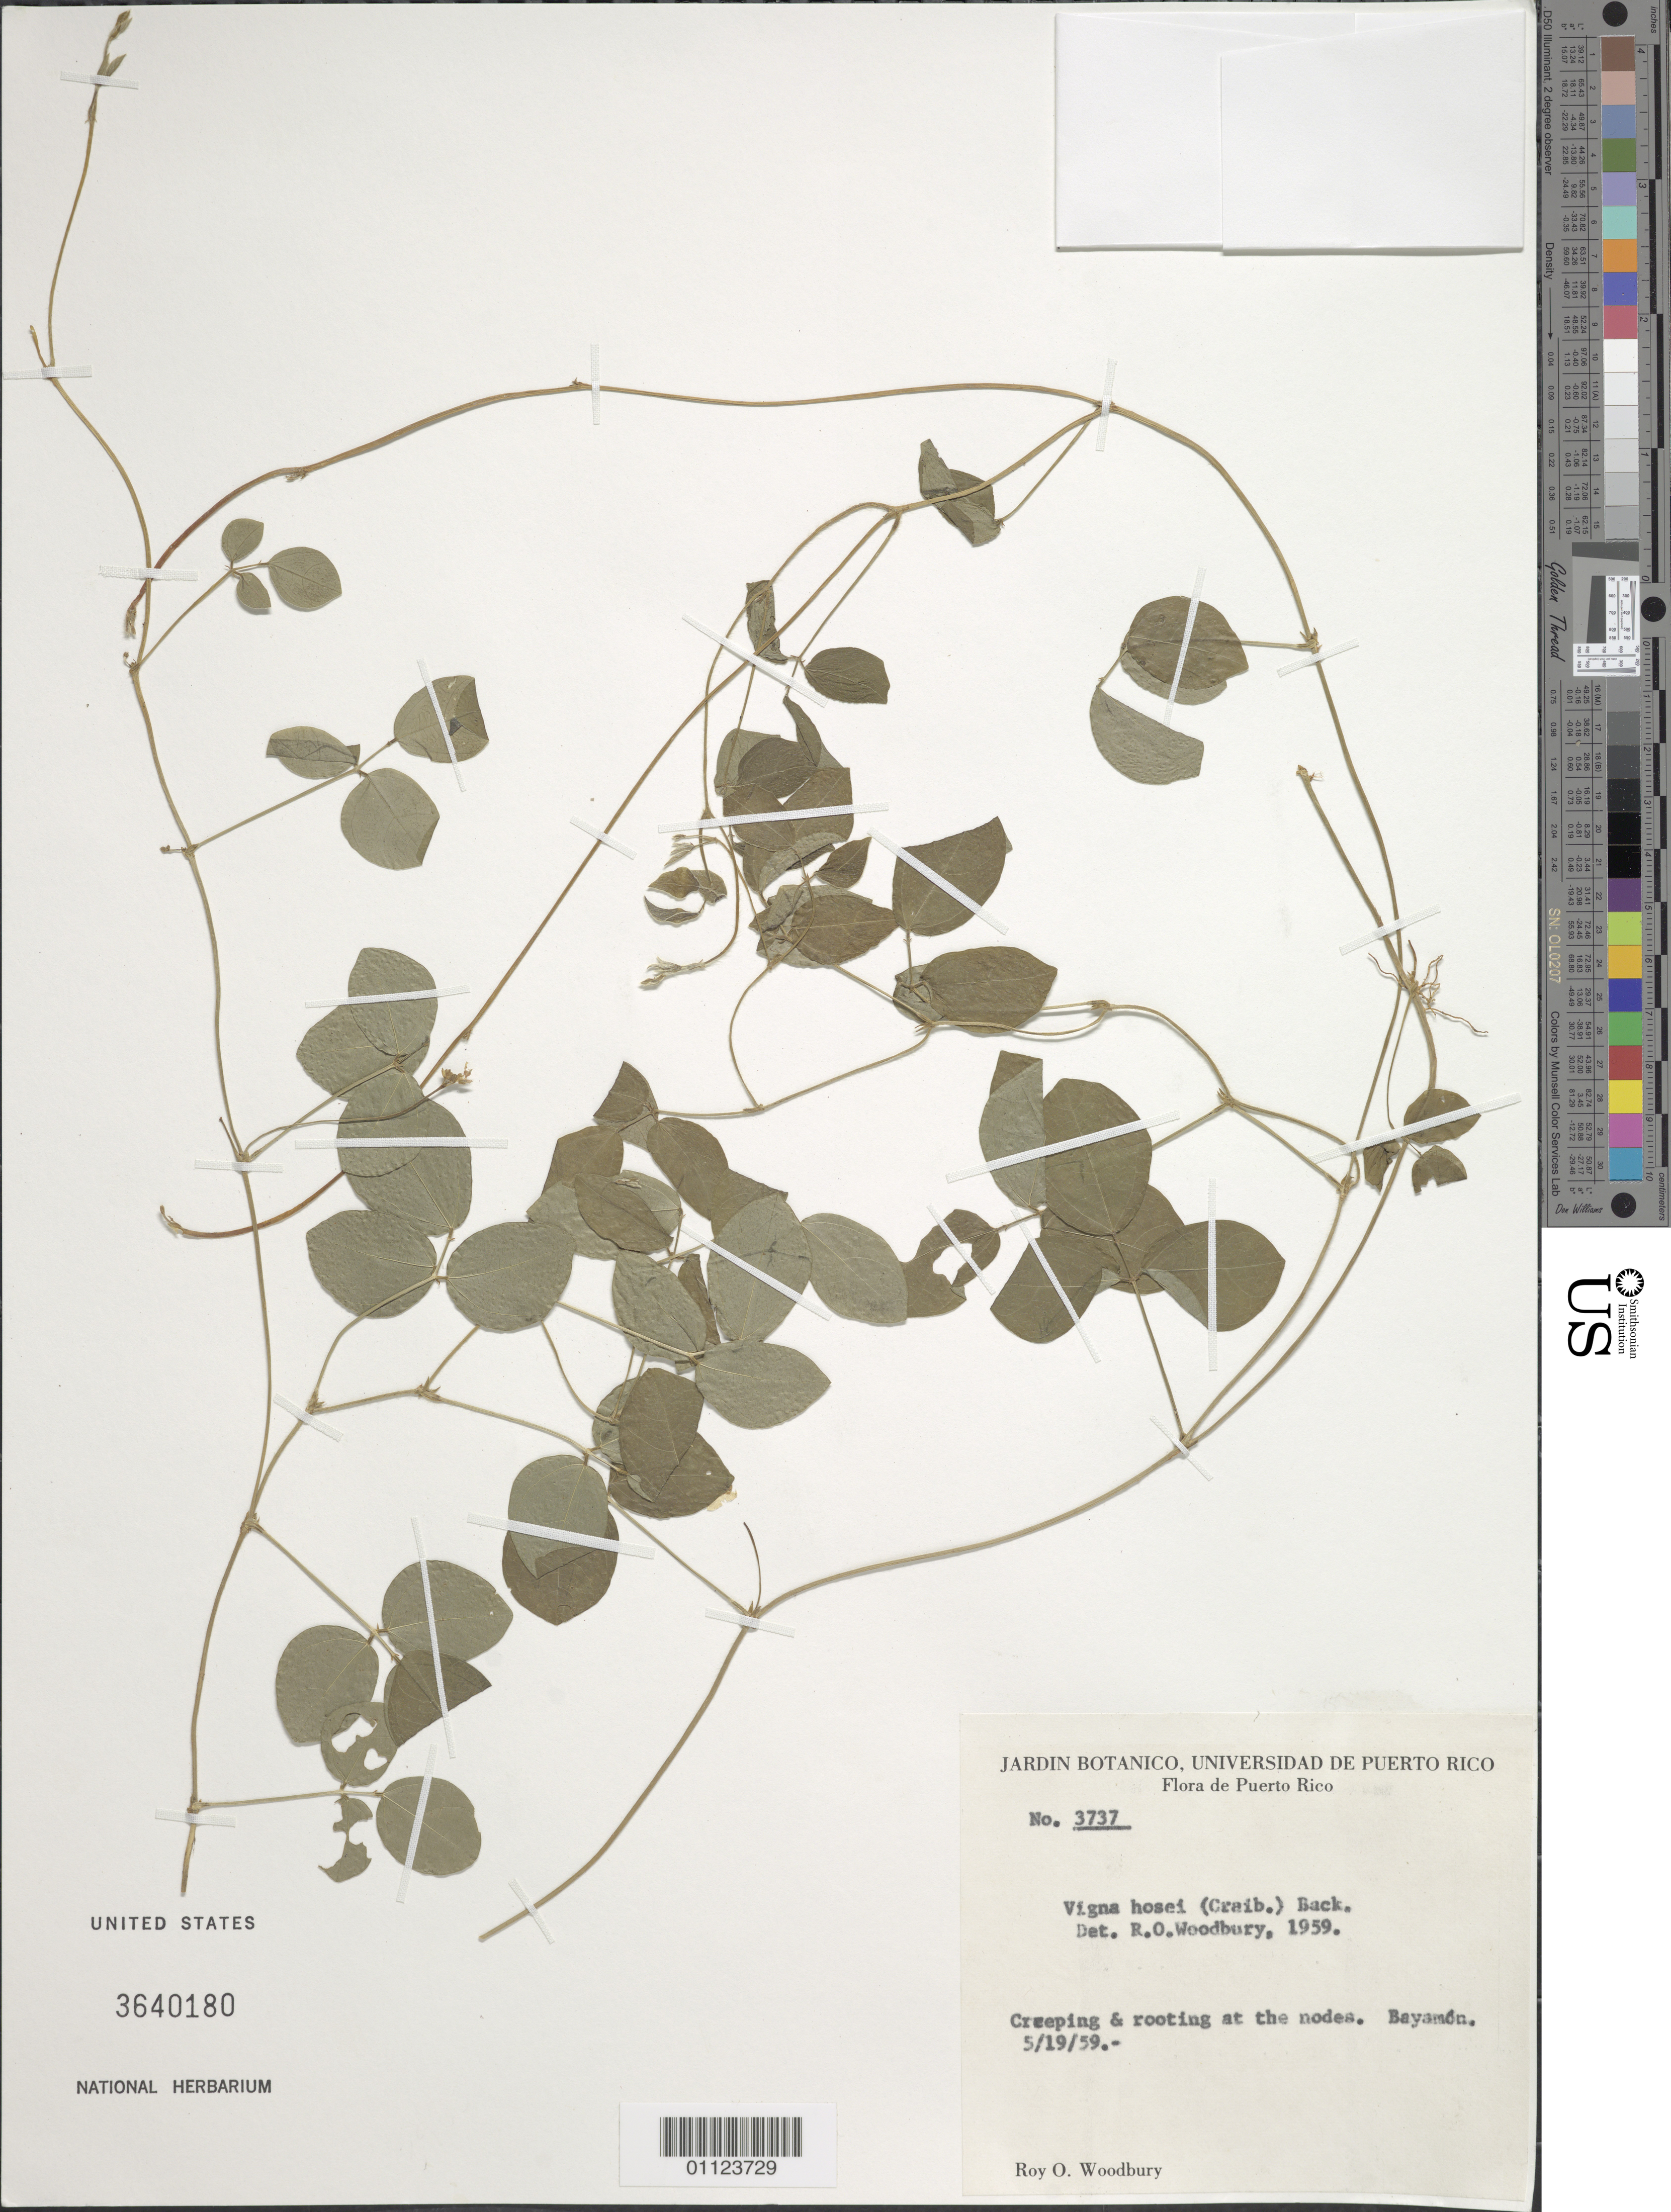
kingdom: Plantae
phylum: Tracheophyta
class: Magnoliopsida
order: Fabales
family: Fabaceae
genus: Vigna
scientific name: Vigna hosei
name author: (Craib) Backer ex K. Heyne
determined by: Woodbury, R. O.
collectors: R. O. Woodbury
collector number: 3737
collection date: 1959-05-19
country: Puerto Rico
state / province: Bayamón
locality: Bayamón.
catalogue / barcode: US 3640180